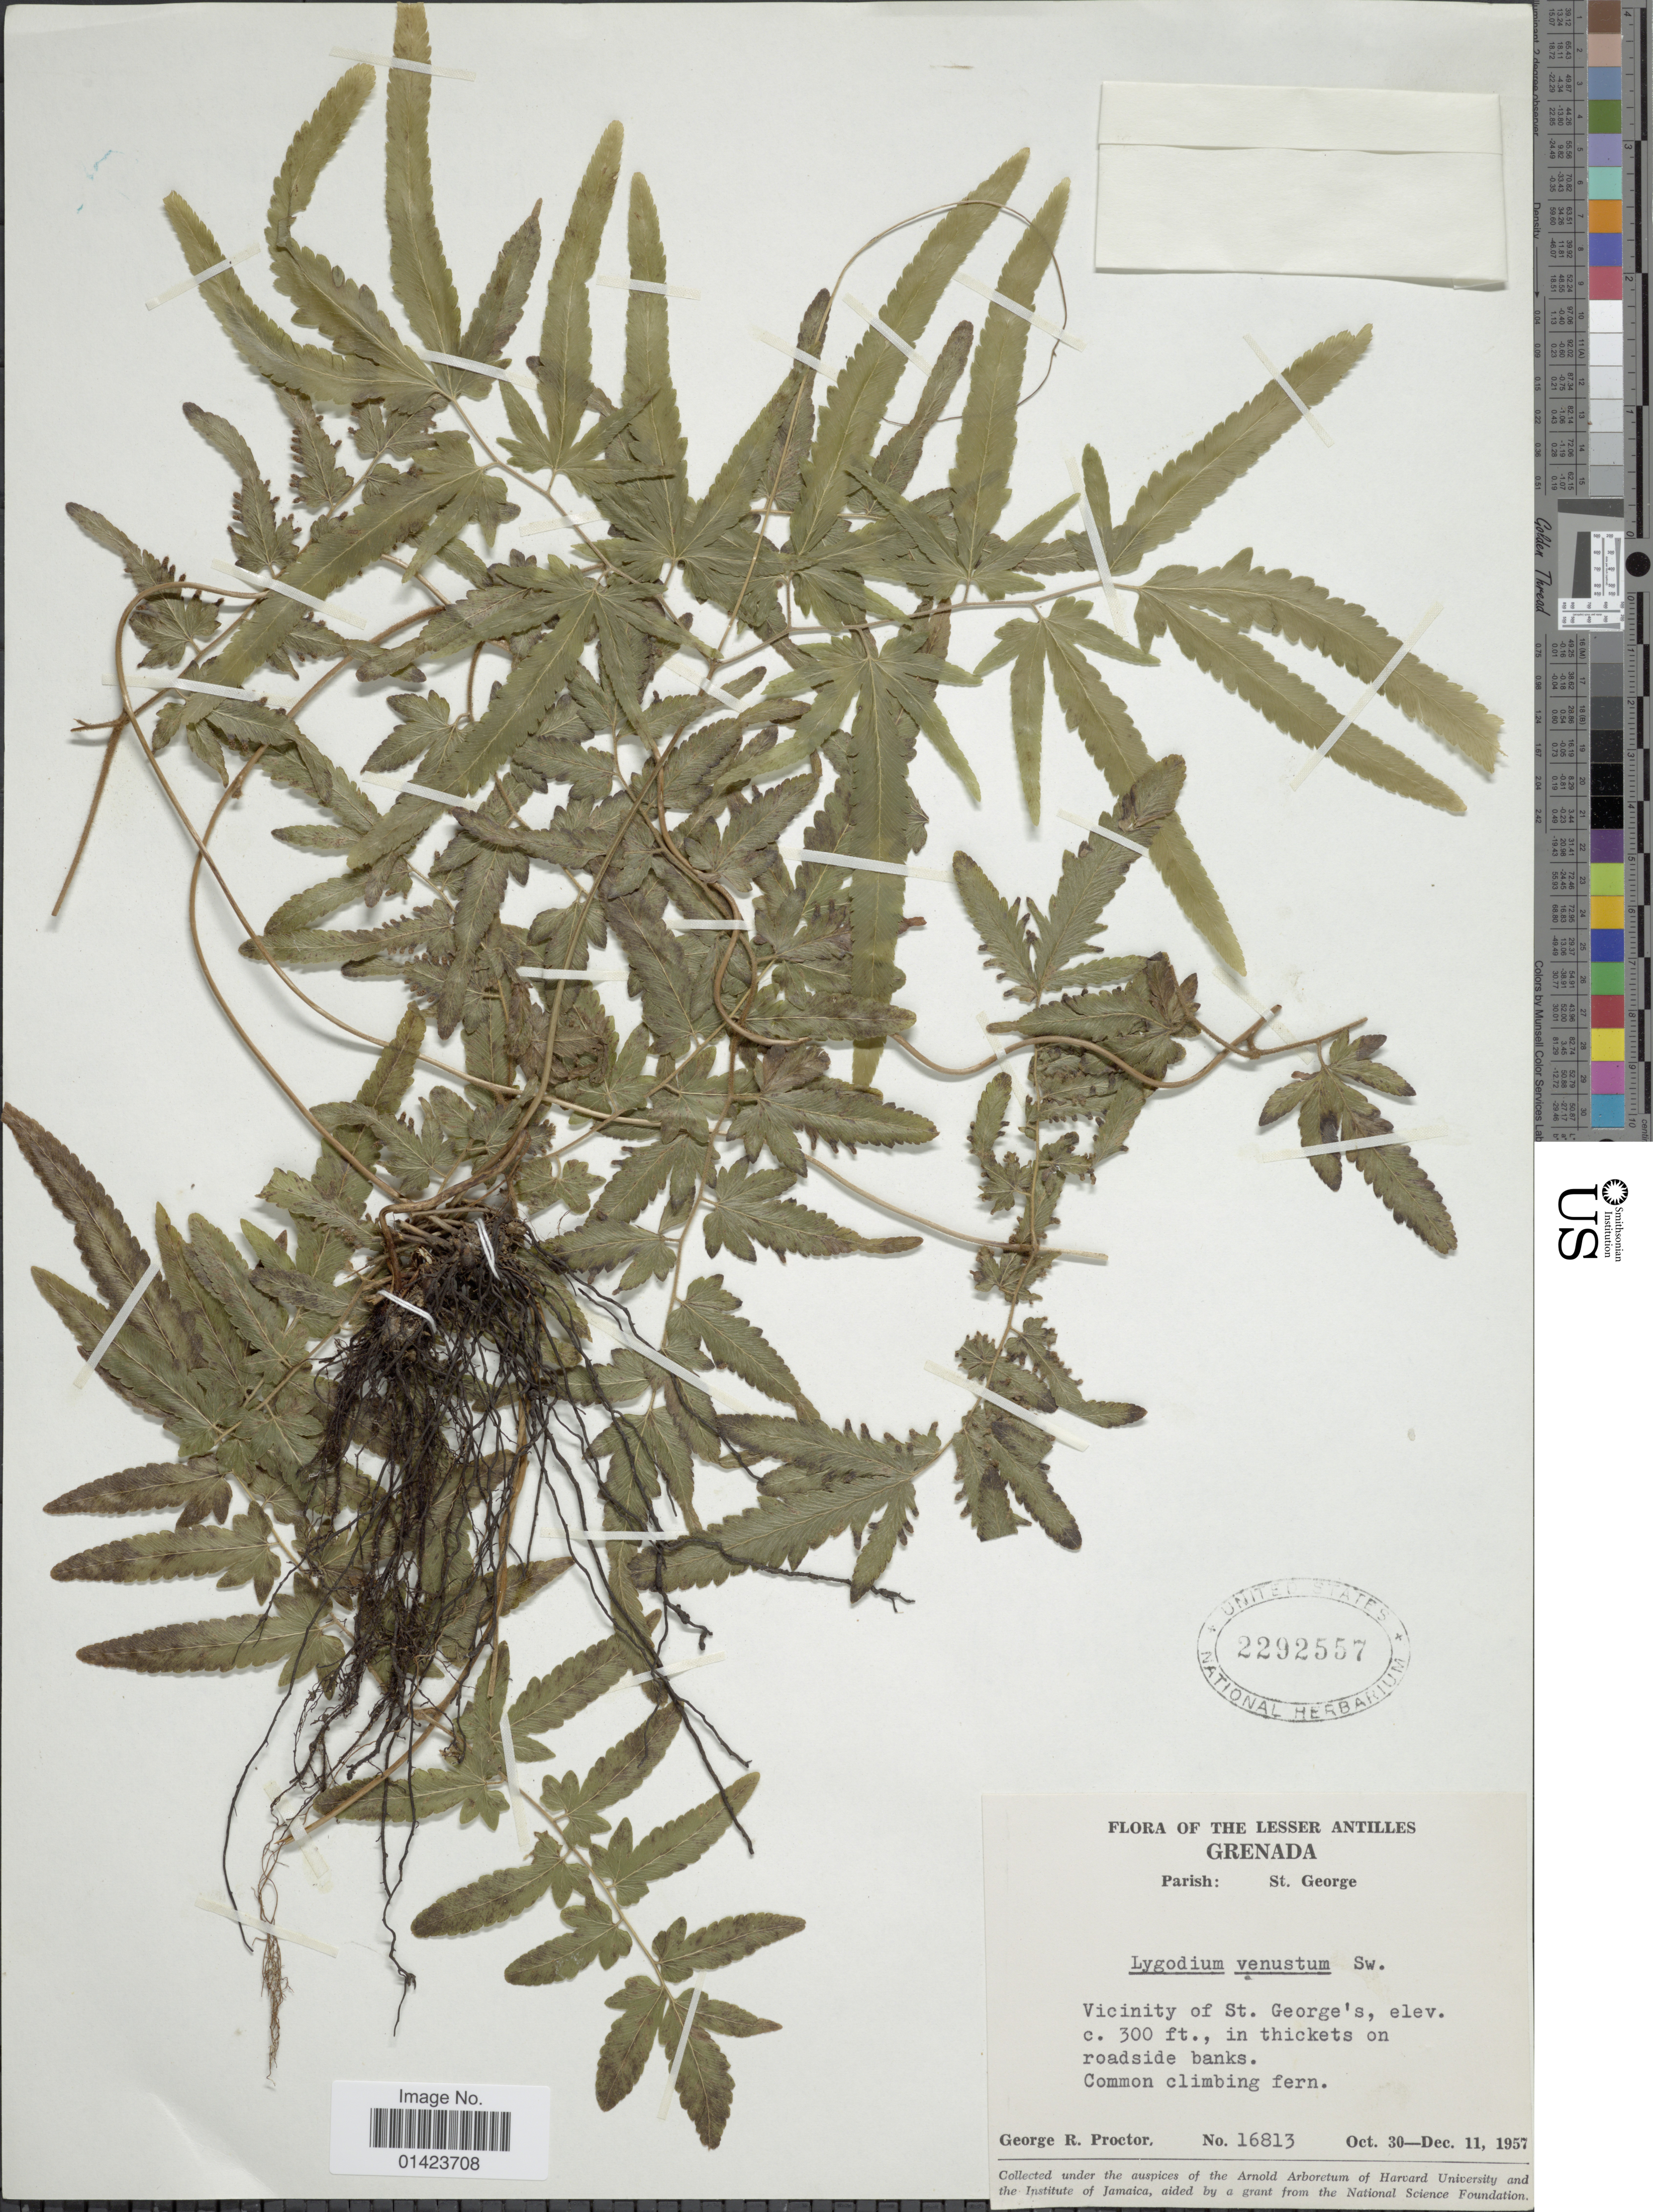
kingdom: Plantae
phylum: Tracheophyta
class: Polypodiopsida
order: Schizaeales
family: Lygodiaceae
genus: Lygodium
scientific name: Lygodium venustum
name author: Sw.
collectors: G. R. Proctor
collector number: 16813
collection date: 1957-10-30/1957-12-11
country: Grenada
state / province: Saint George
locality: Lesser Antilles, Grenada, Parish: St. George, vicinity of St. George's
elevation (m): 91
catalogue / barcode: US 2292557